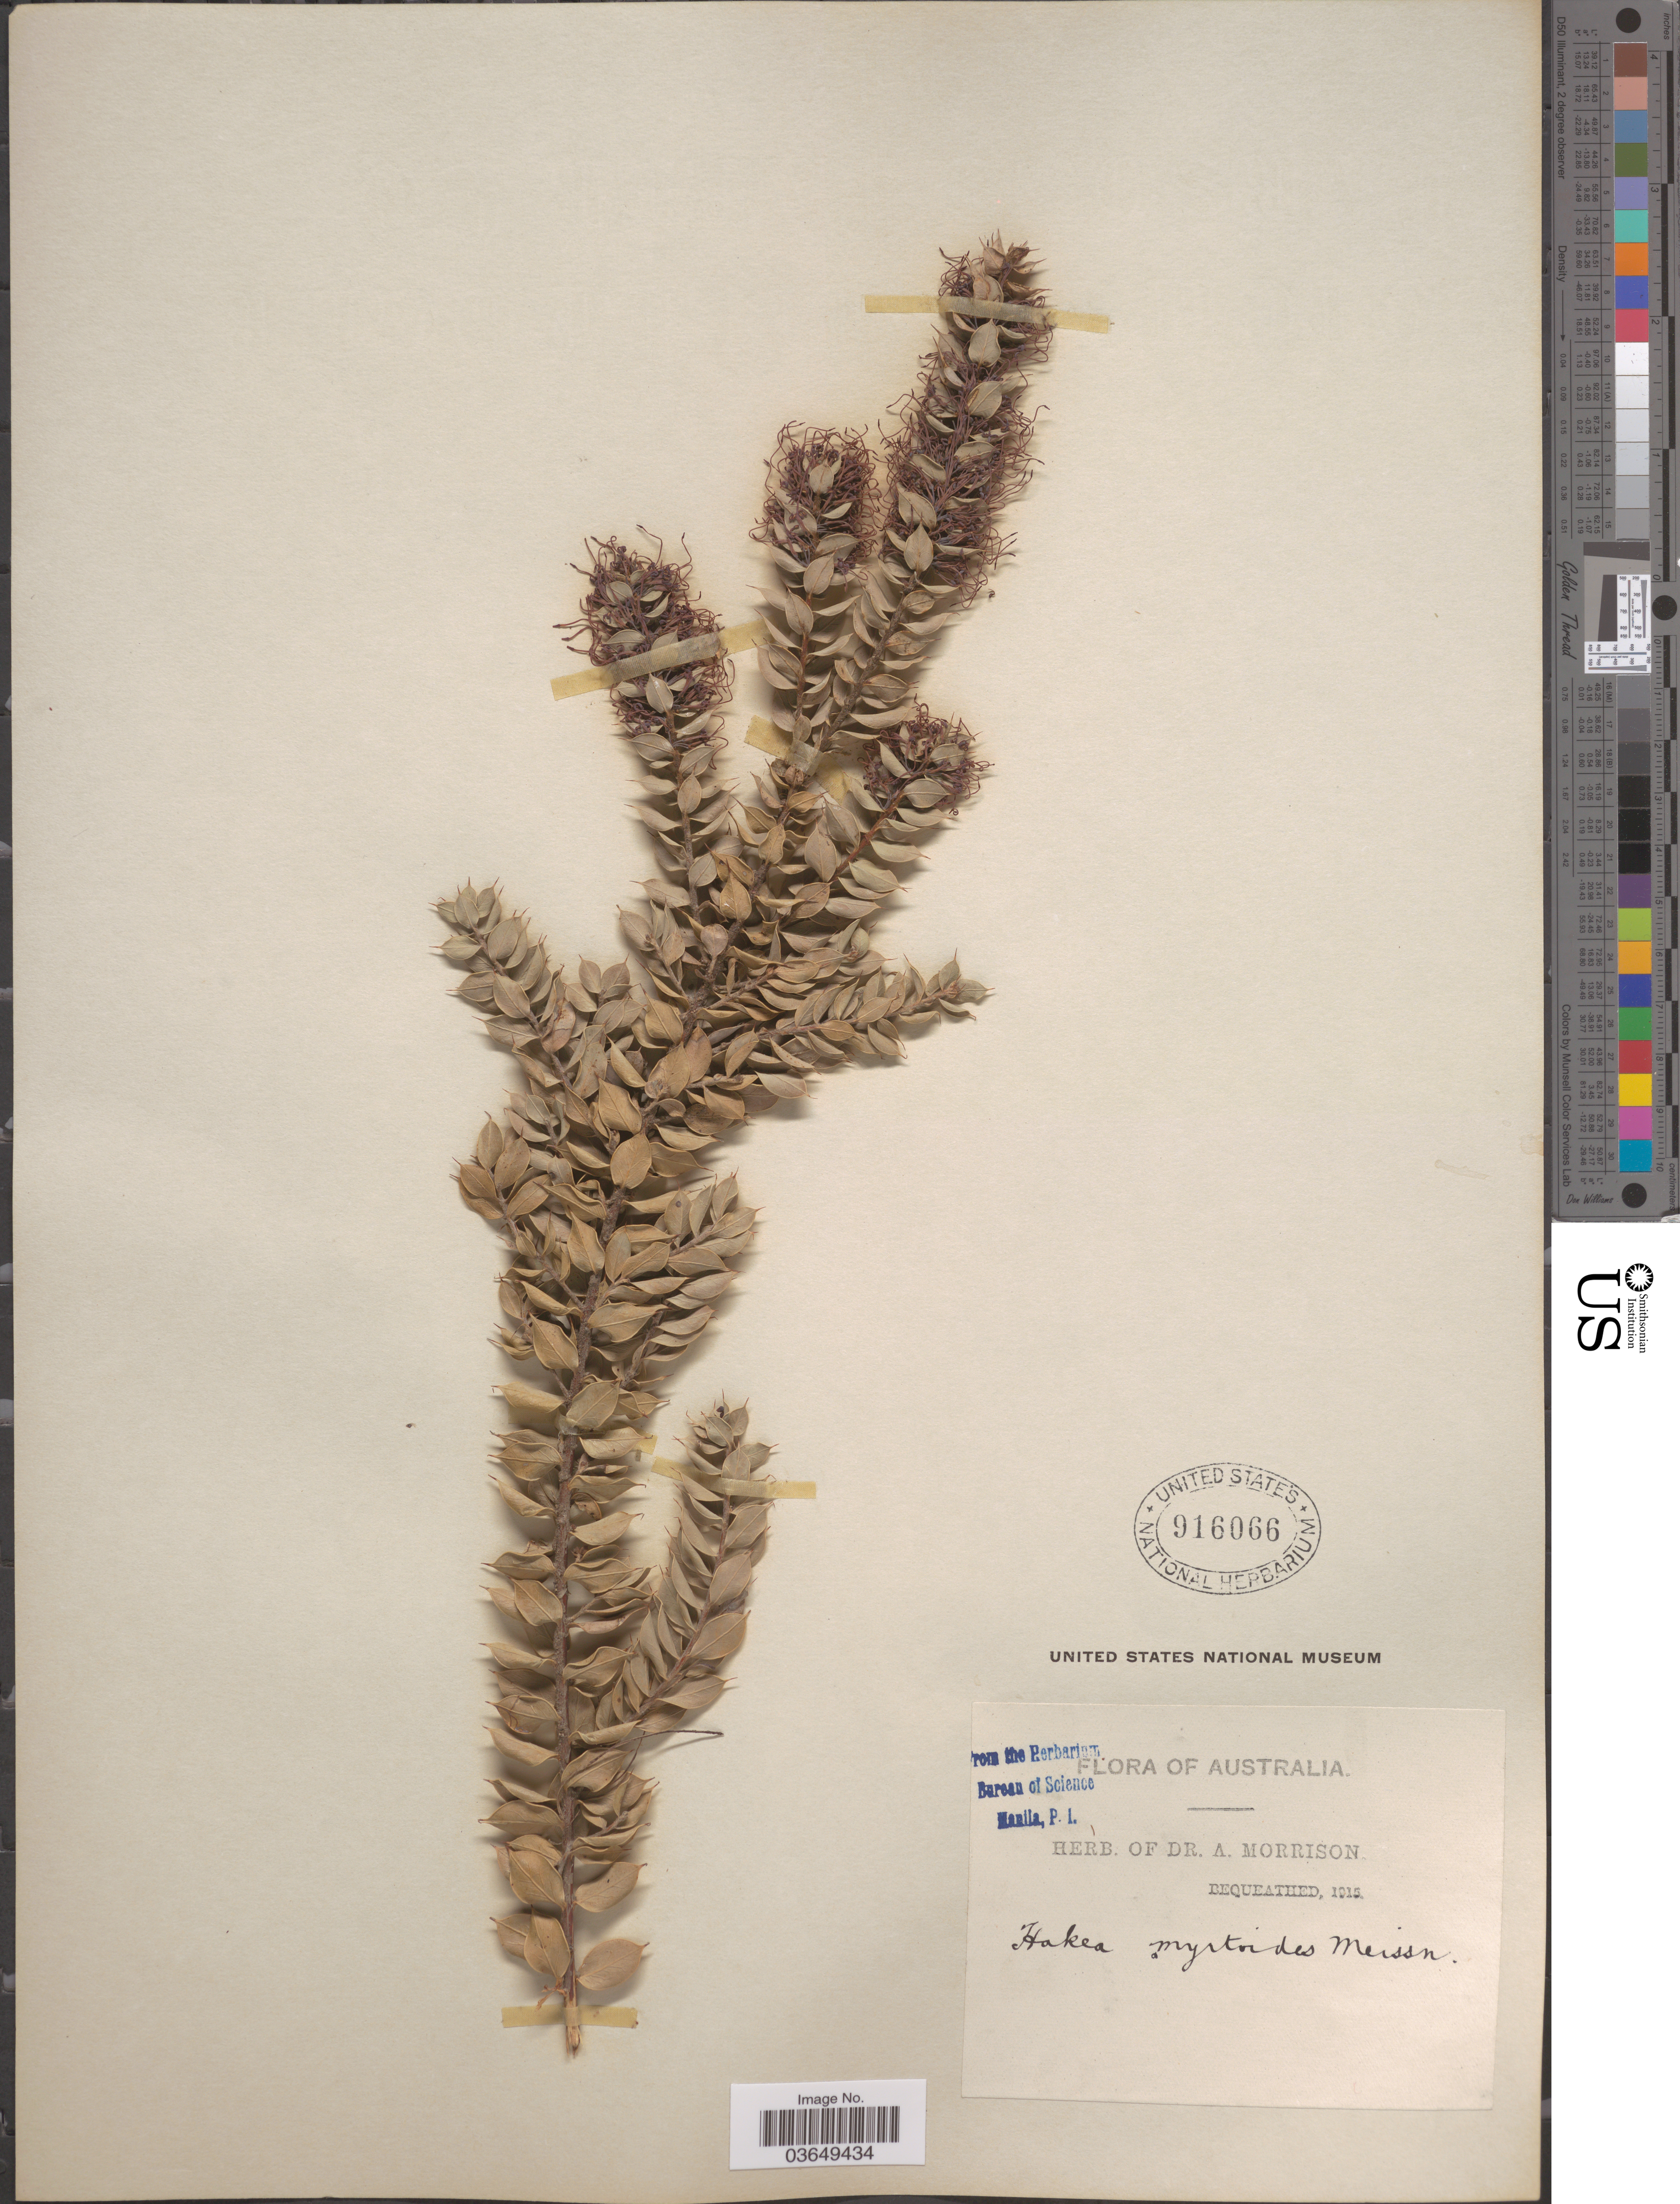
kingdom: Plantae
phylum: Tracheophyta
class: Magnoliopsida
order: Proteales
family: Proteaceae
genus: Hakea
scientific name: Hakea myrtoides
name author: Meisn.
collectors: ex herb. Dr. A. Morrison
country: Australia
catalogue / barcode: US 916066